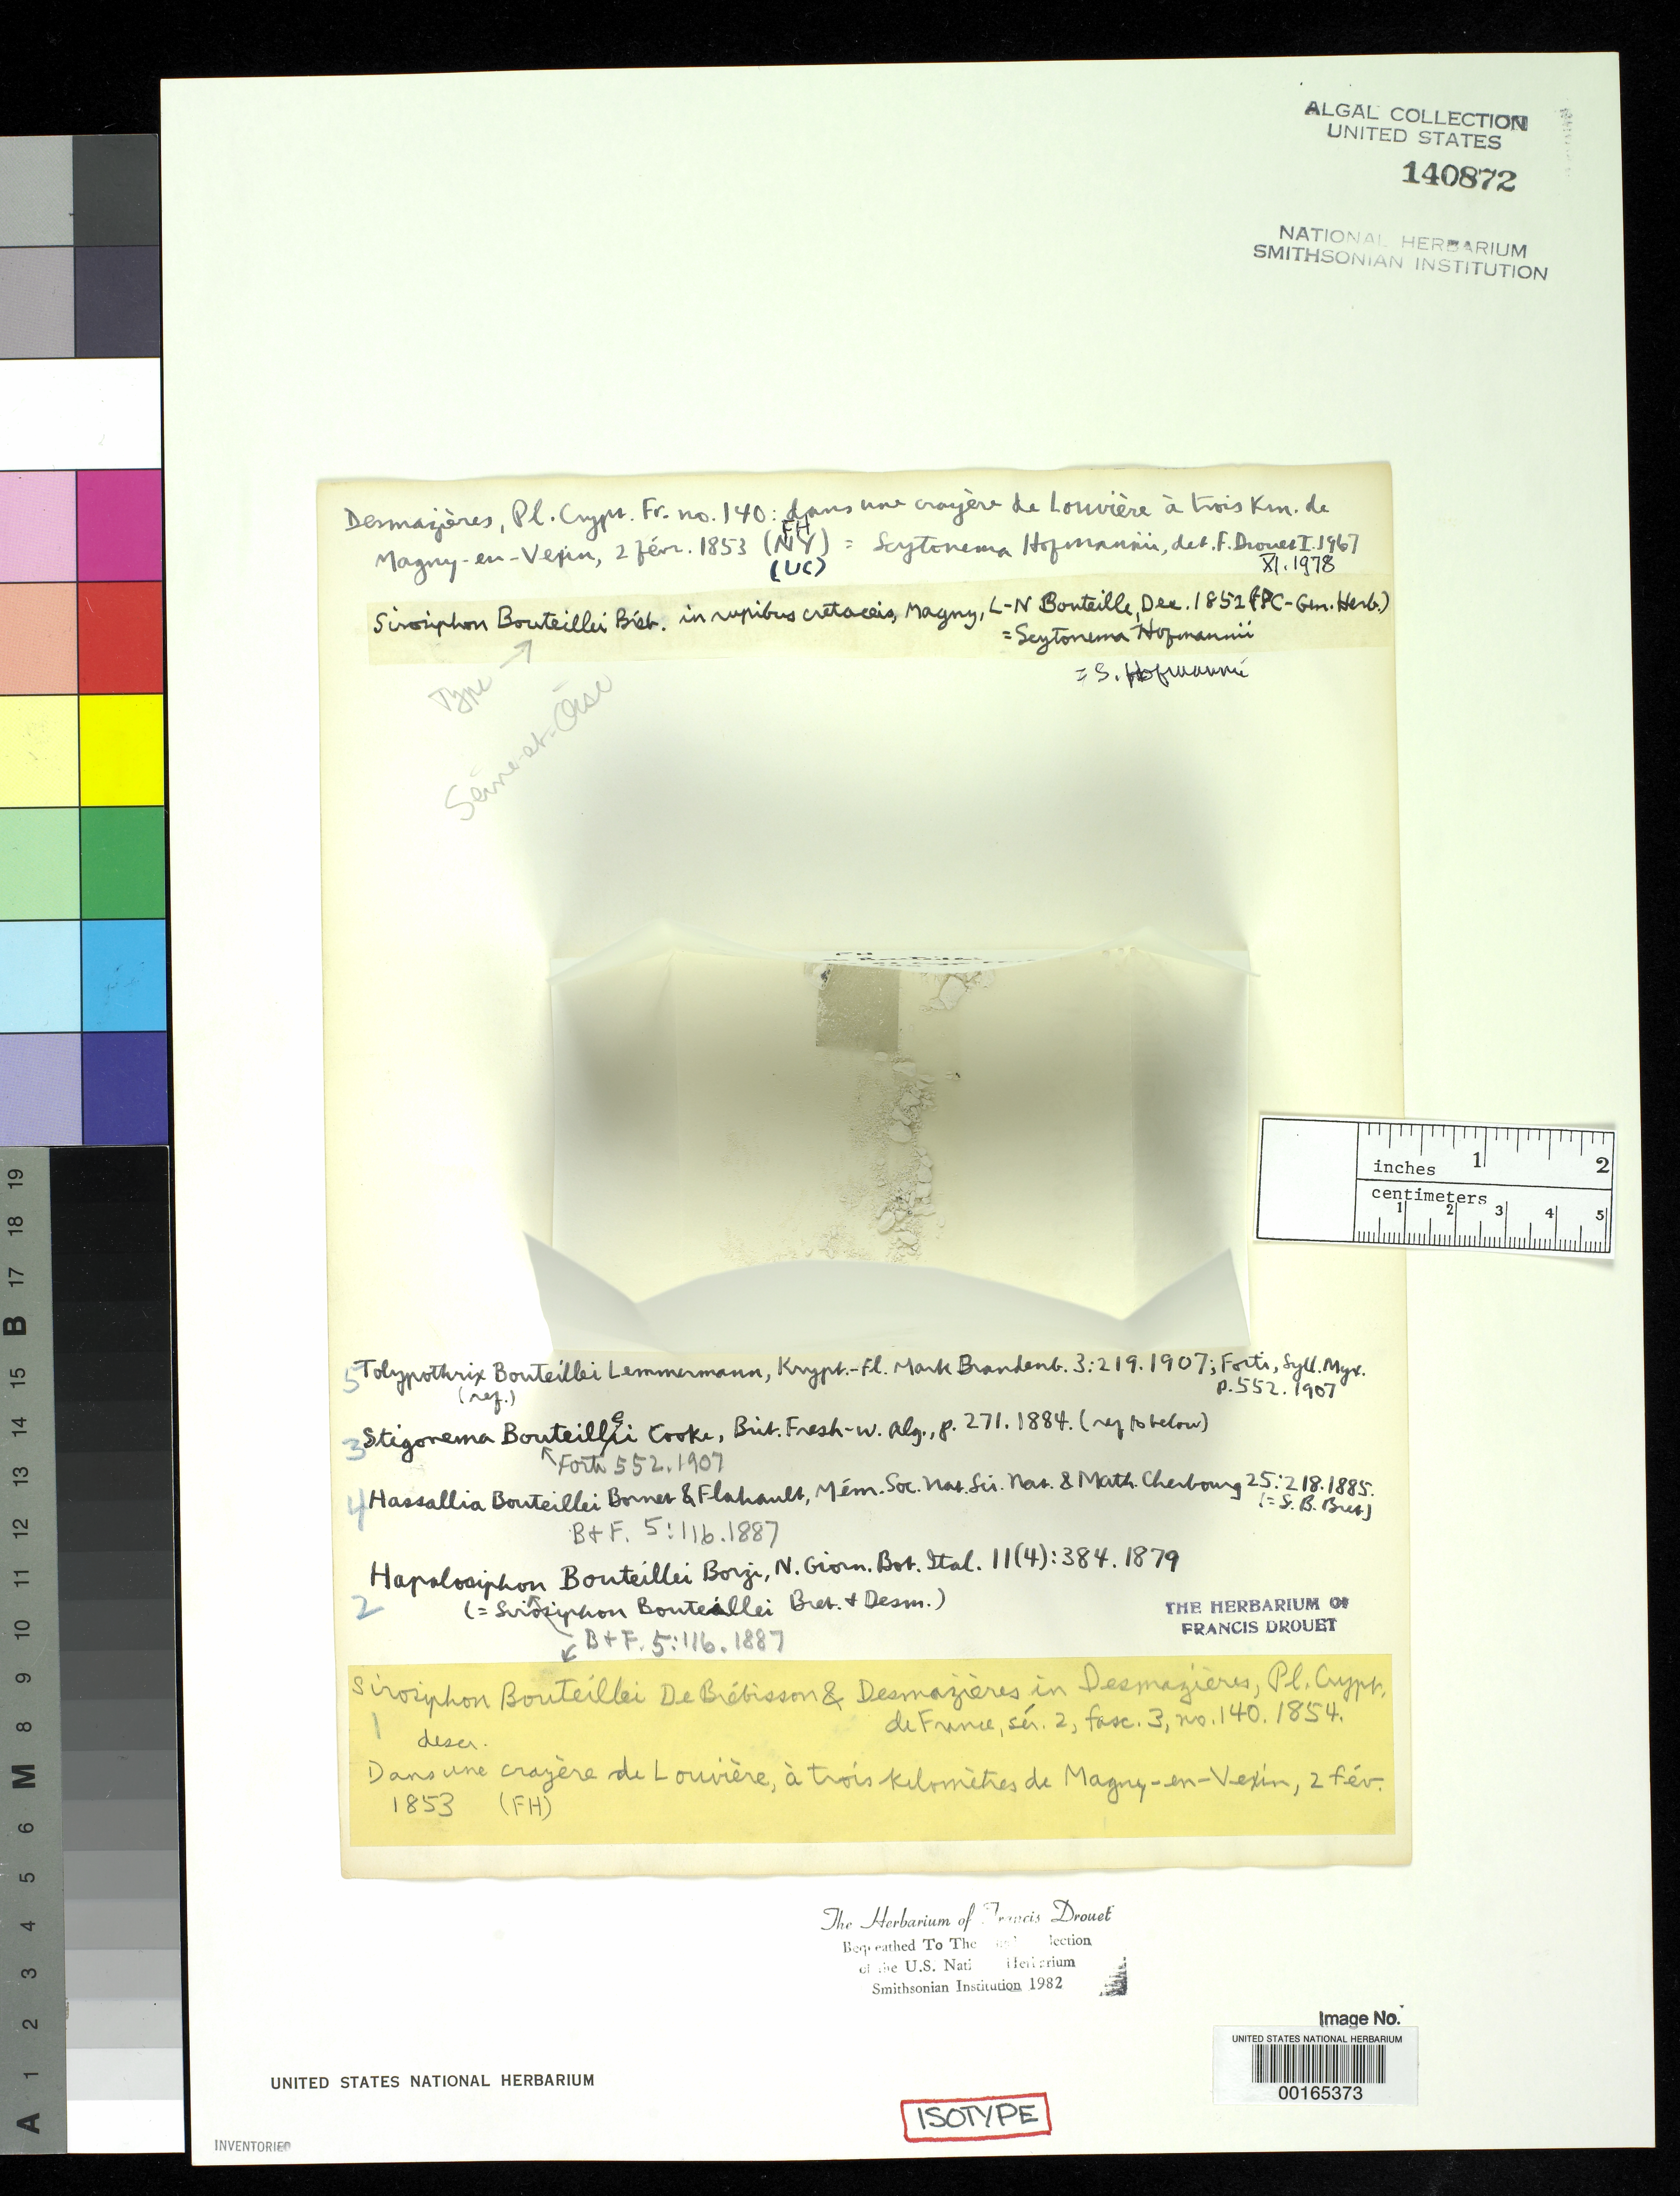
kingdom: Bacteria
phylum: Cyanobacteria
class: Cyanobacteriia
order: Cyanobacteriales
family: Stigonemataceae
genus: Sirosiphon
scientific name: Sirosiphon bouteillei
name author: Bréb. & Desm. in Desm.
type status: Isotype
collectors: L. Bouteille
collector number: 140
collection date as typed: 02 Feb 1853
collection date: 1853-02-02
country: France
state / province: Île-de-France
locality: Louviere, near Magny-en-Vexin.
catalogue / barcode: US 140872